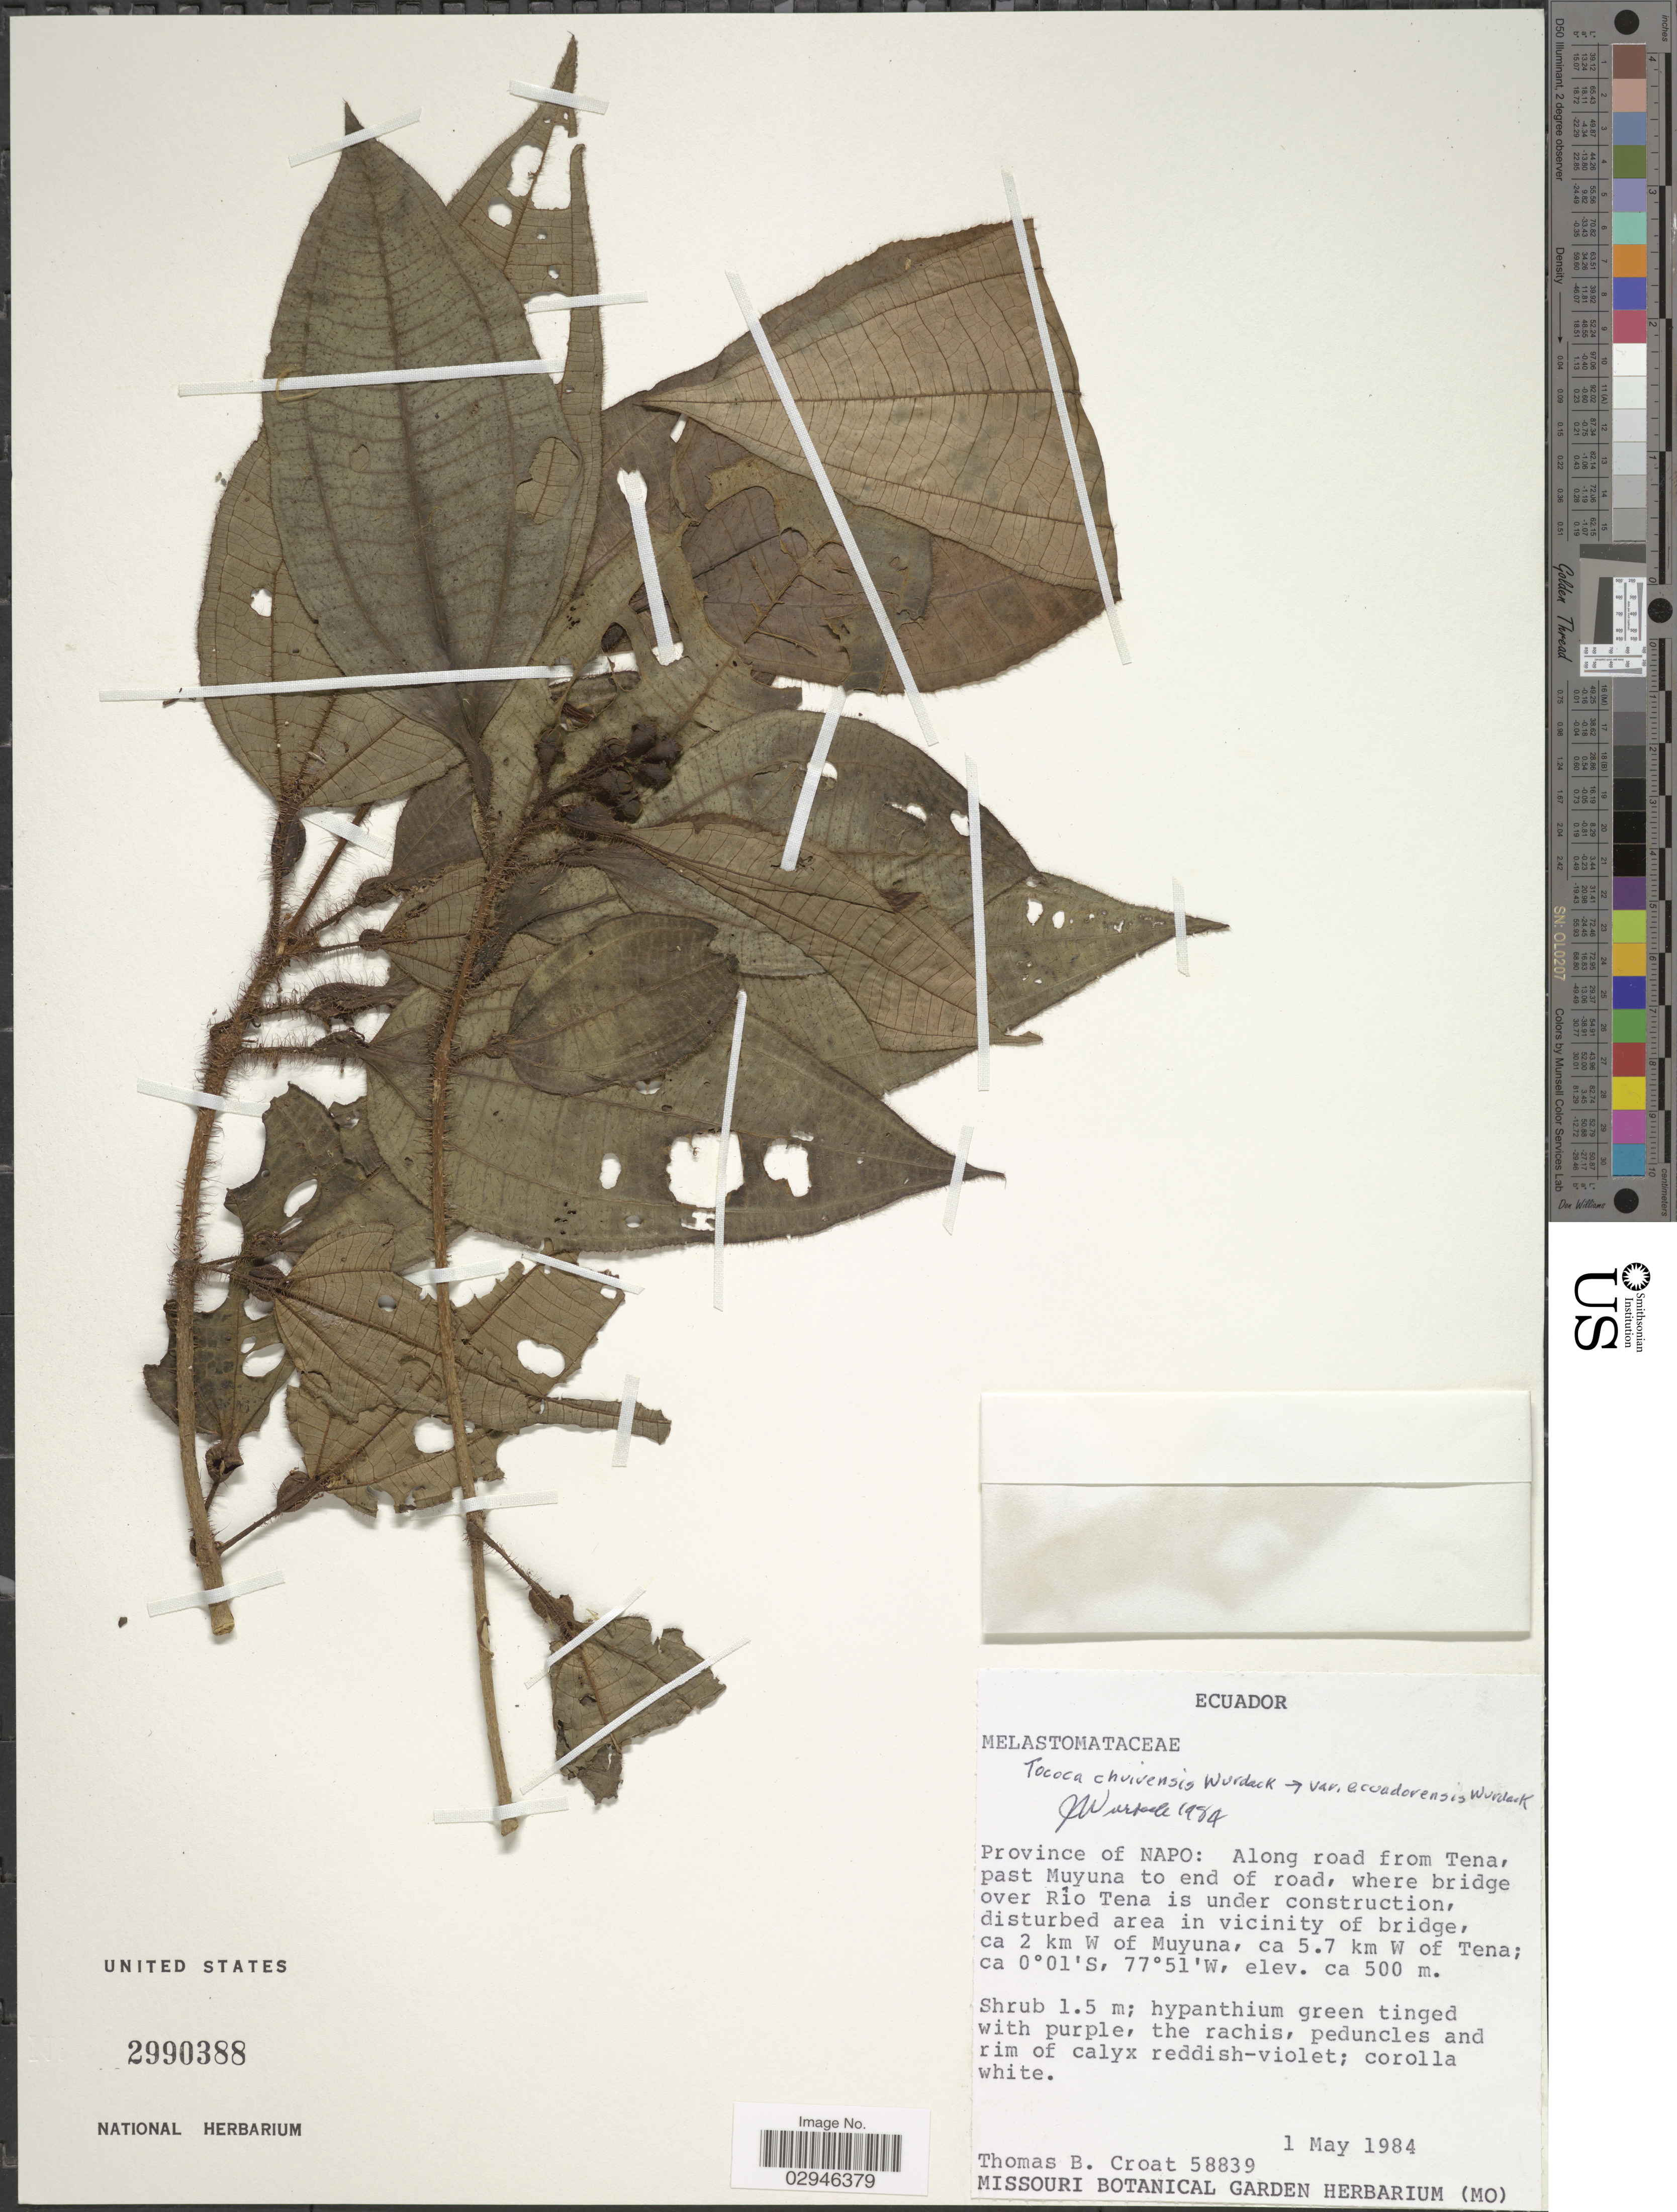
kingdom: Plantae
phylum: Tracheophyta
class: Magnoliopsida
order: Myrtales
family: Melastomataceae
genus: Tococa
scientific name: Tococa chuivensis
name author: Wurdack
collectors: T. B. Croat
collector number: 58839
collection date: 1984-05-01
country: Ecuador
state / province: Napo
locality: Along road from Tena, past Muyuna to end of road, where bridge over Rio Tena is uner construction, disturbed area in vicinity of bridge, ca 2 km W of Muyuna, ca. 5.7 km W of Tena.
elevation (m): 500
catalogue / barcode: US 2990388